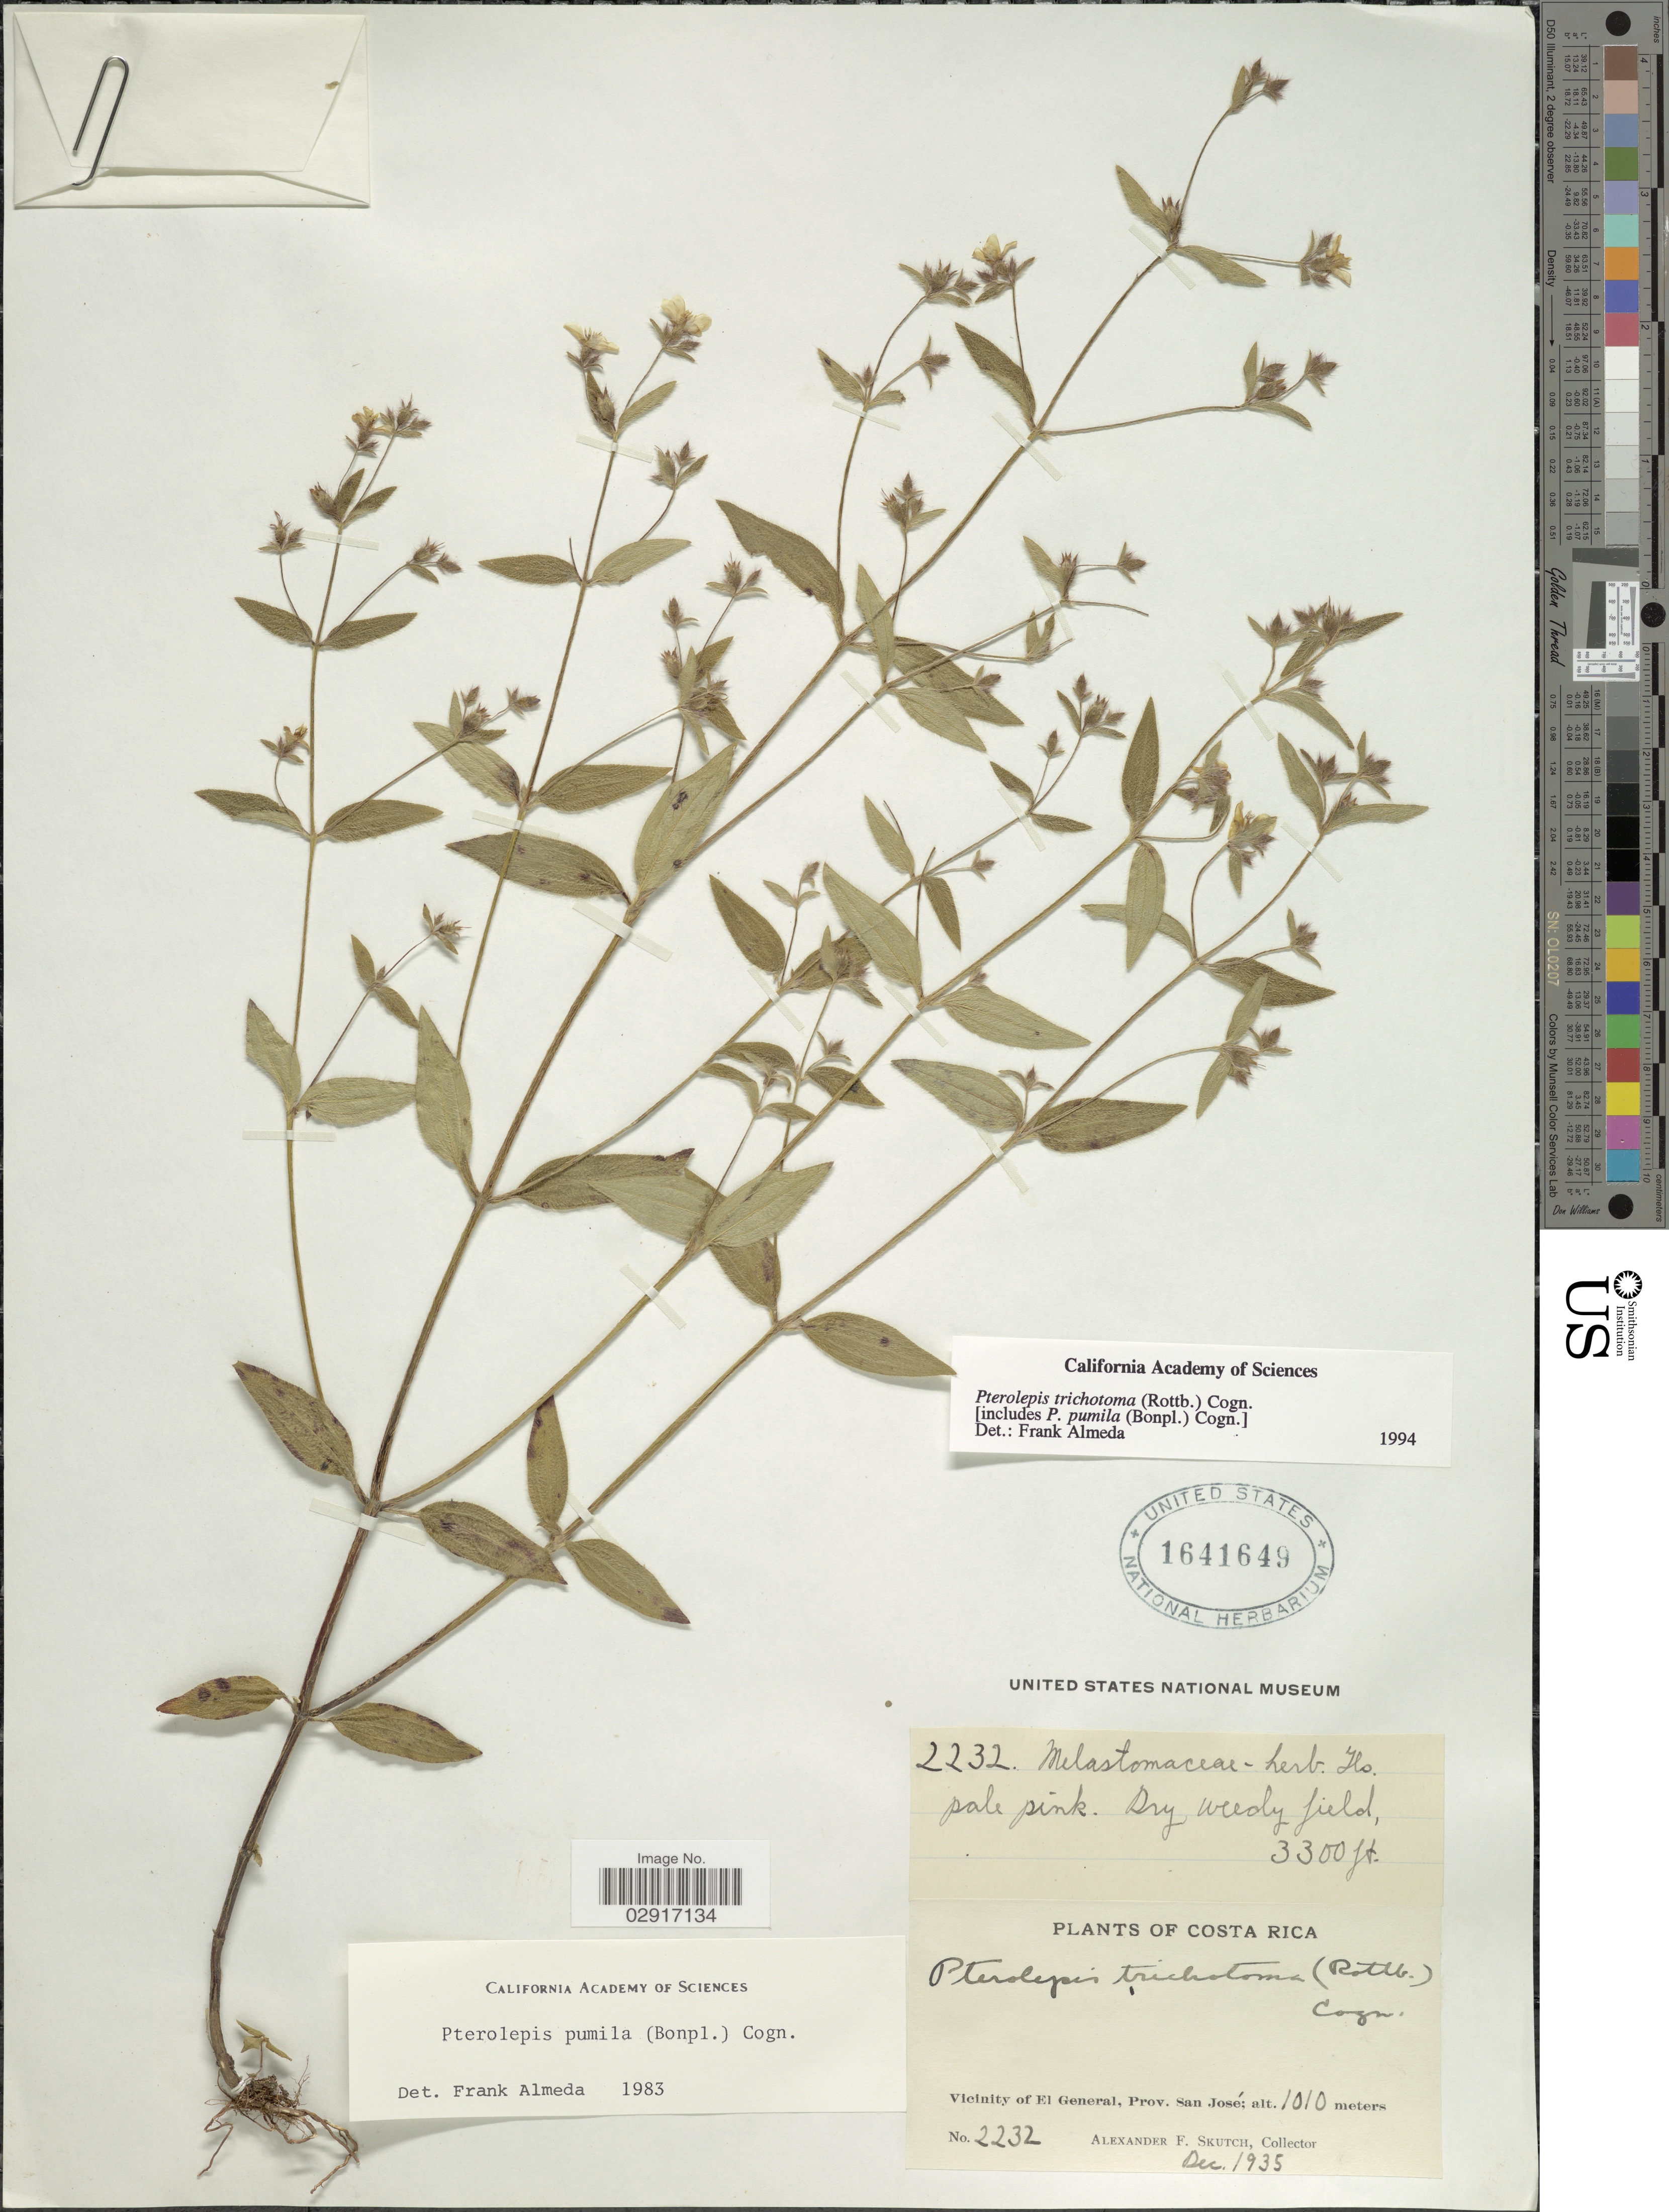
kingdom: Plantae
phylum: Tracheophyta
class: Magnoliopsida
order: Myrtales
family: Melastomataceae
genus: Pterolepis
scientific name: Pterolepis trichotoma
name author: (Rottb.) Cogn.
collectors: A. F. Skutch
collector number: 2232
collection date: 1935-12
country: Costa Rica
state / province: San José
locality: Vicinity of El General.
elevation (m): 1010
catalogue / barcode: US 1641649